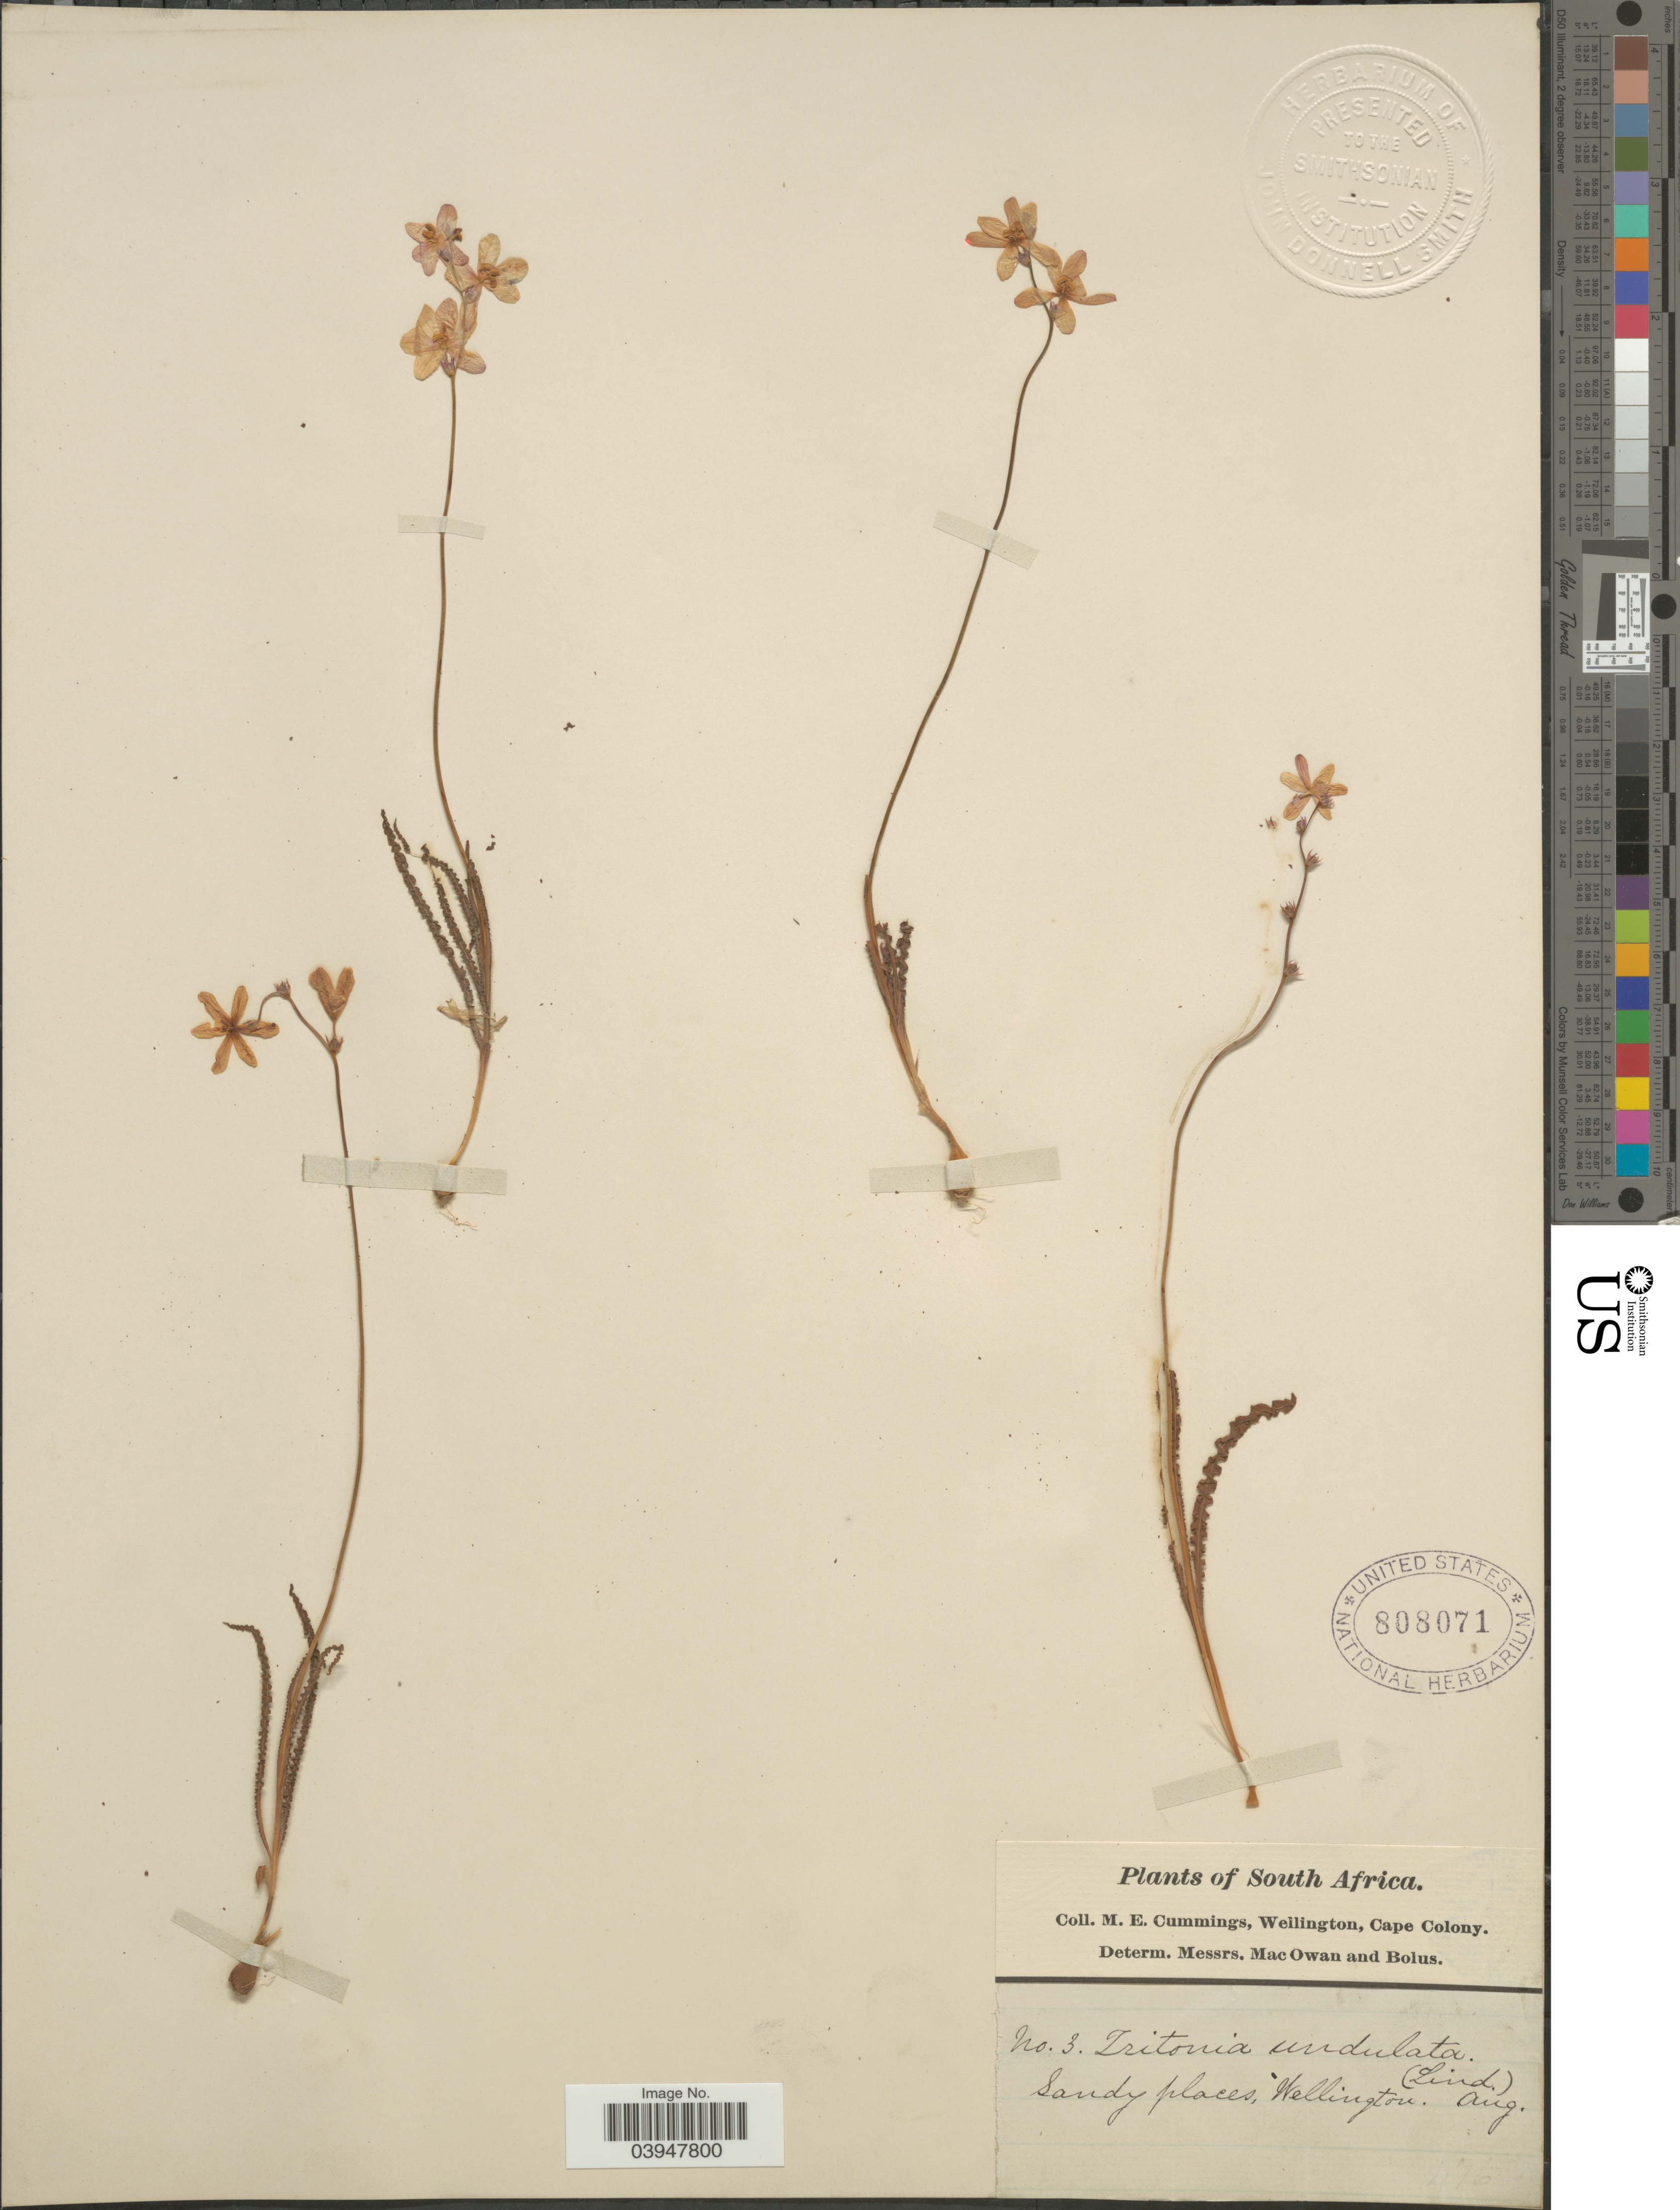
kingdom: Plantae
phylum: Tracheophyta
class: Liliopsida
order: Asparagales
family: Iridaceae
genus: Tritonia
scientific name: Tritonia undulata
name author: (Burm. f.) Baker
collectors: M. E. Cummings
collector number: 3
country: South Africa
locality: Sandy places, Wellington.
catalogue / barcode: US 808071